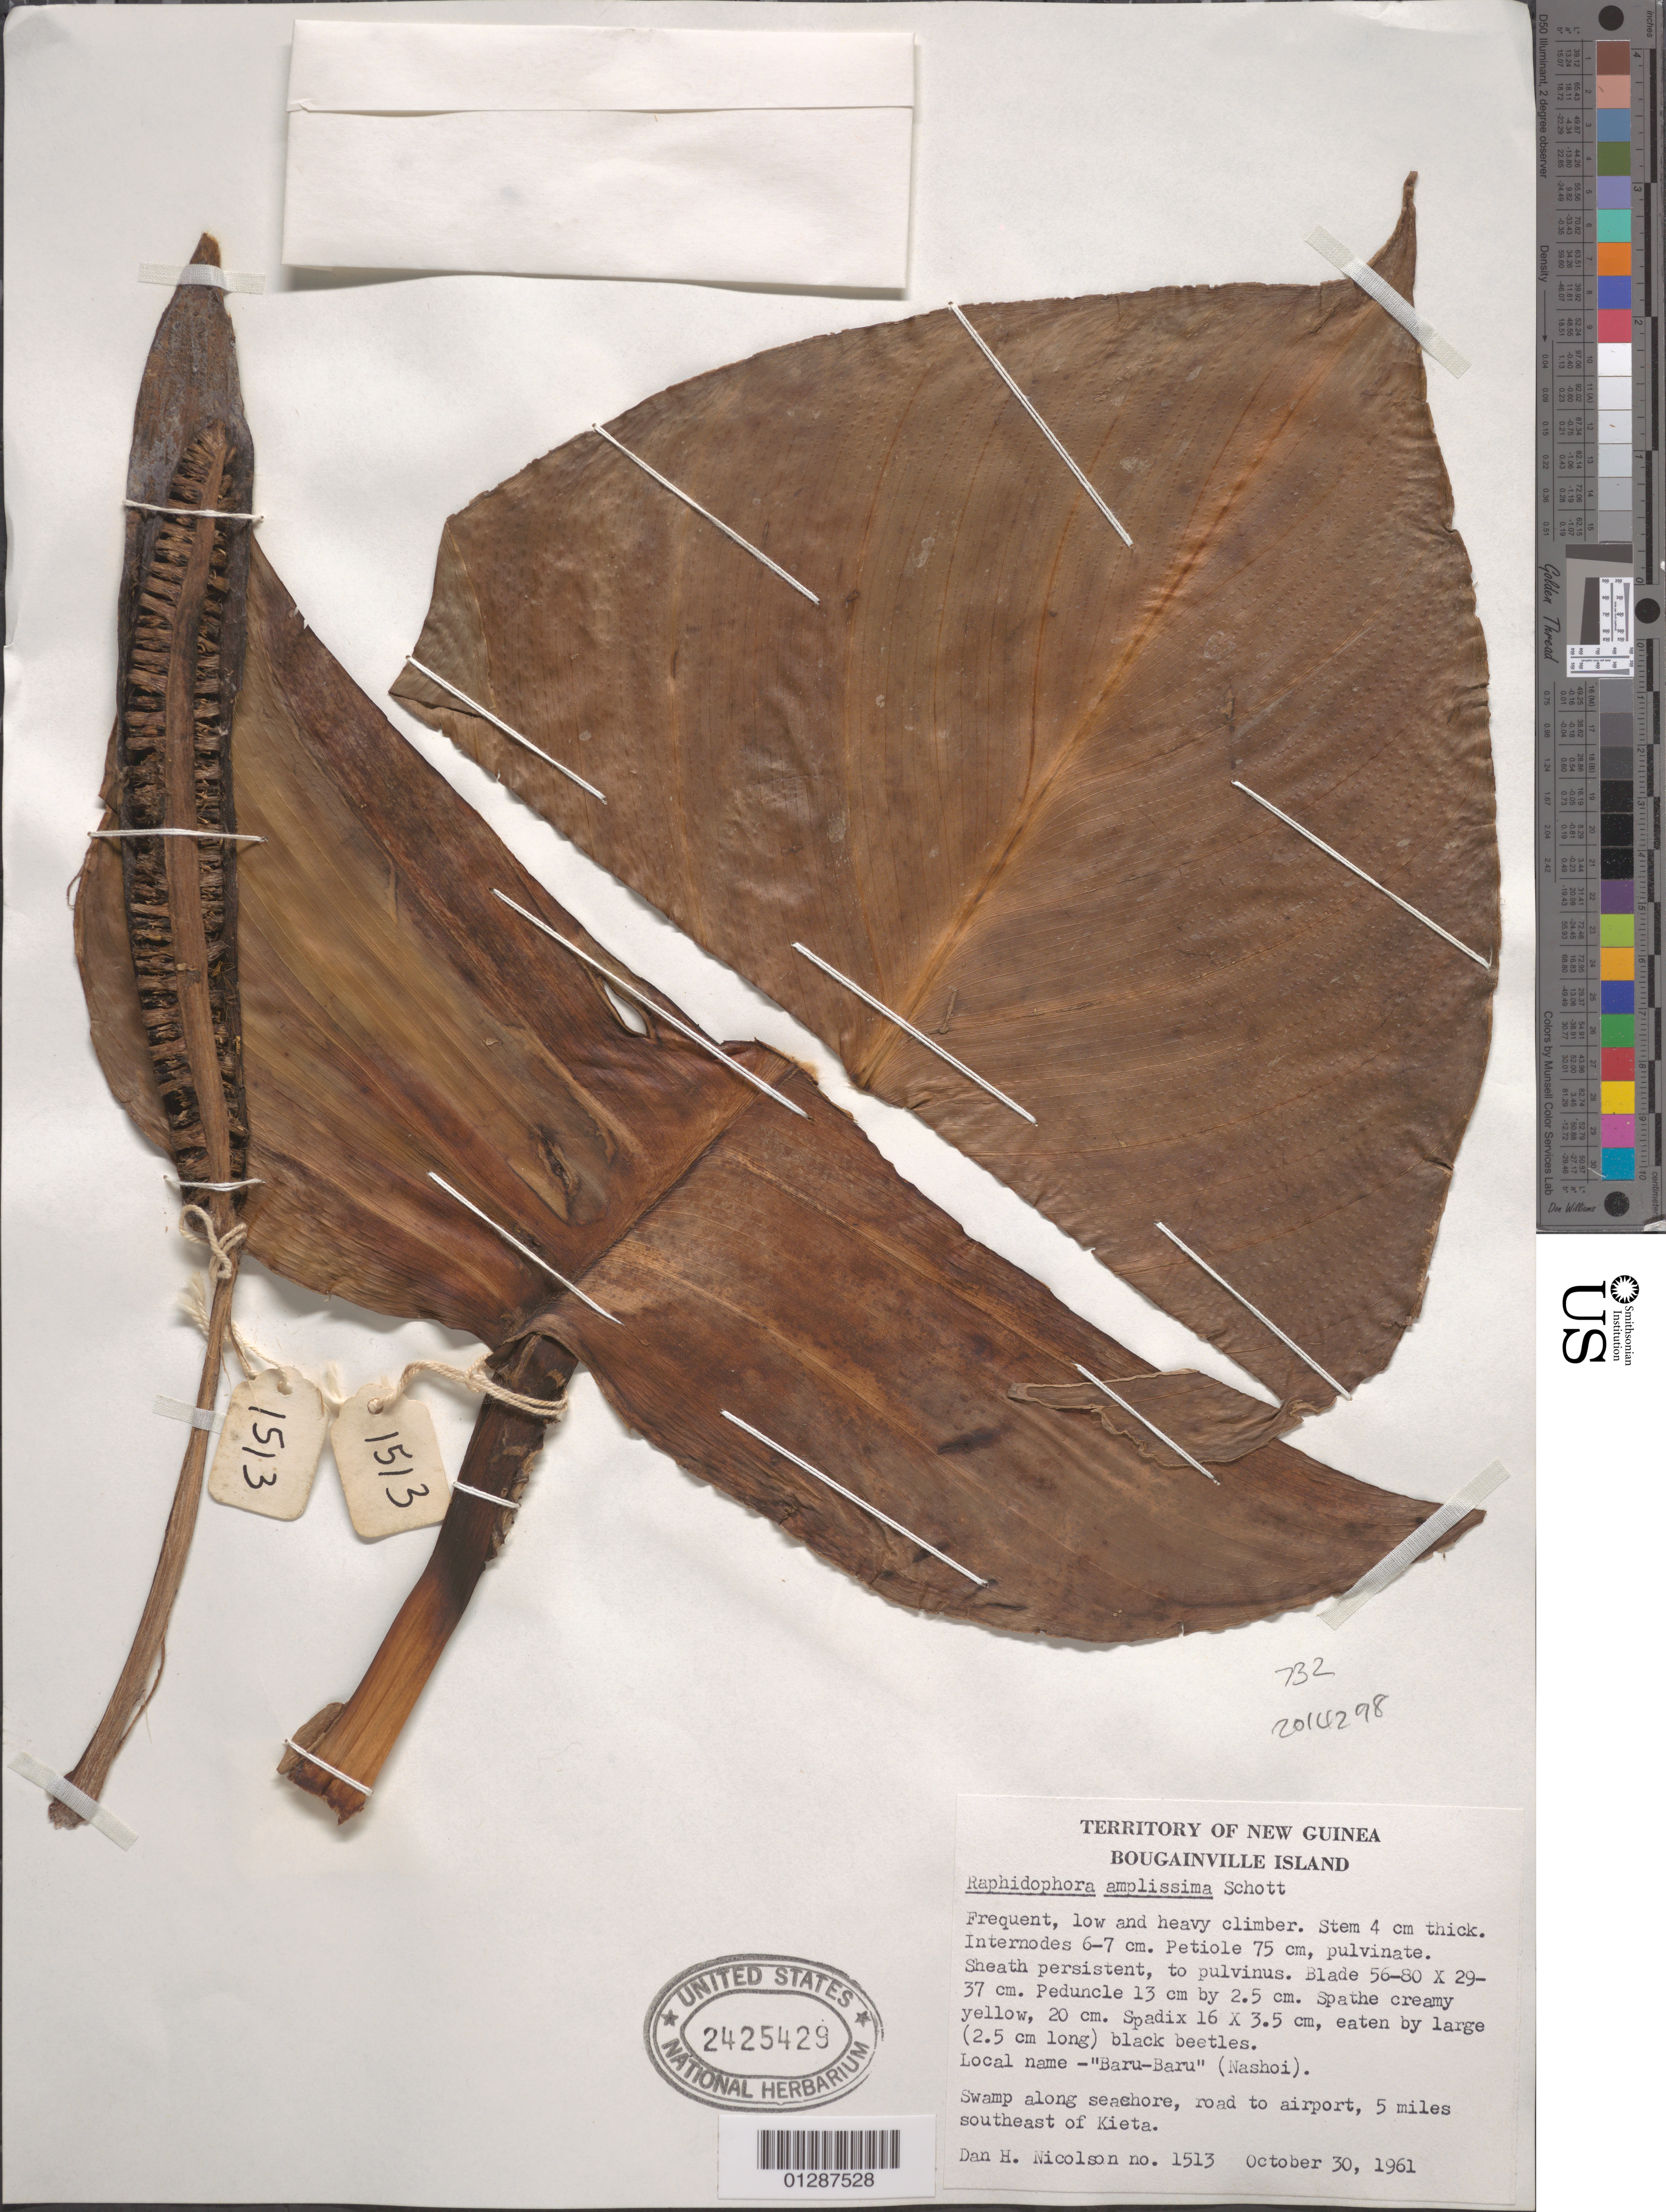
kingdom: Plantae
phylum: Tracheophyta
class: Liliopsida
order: Alismatales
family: Araceae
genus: Epipremnum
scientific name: Epipremnum amplissimum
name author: (Schott) Engl.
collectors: D. H. Nicolson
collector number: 1513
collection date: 1961-10-30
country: Papua New Guinea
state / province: Bougainville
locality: Territory of New Guinea. Bougainville Island. 5 miles southeast of Kieta.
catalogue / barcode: US 2425429